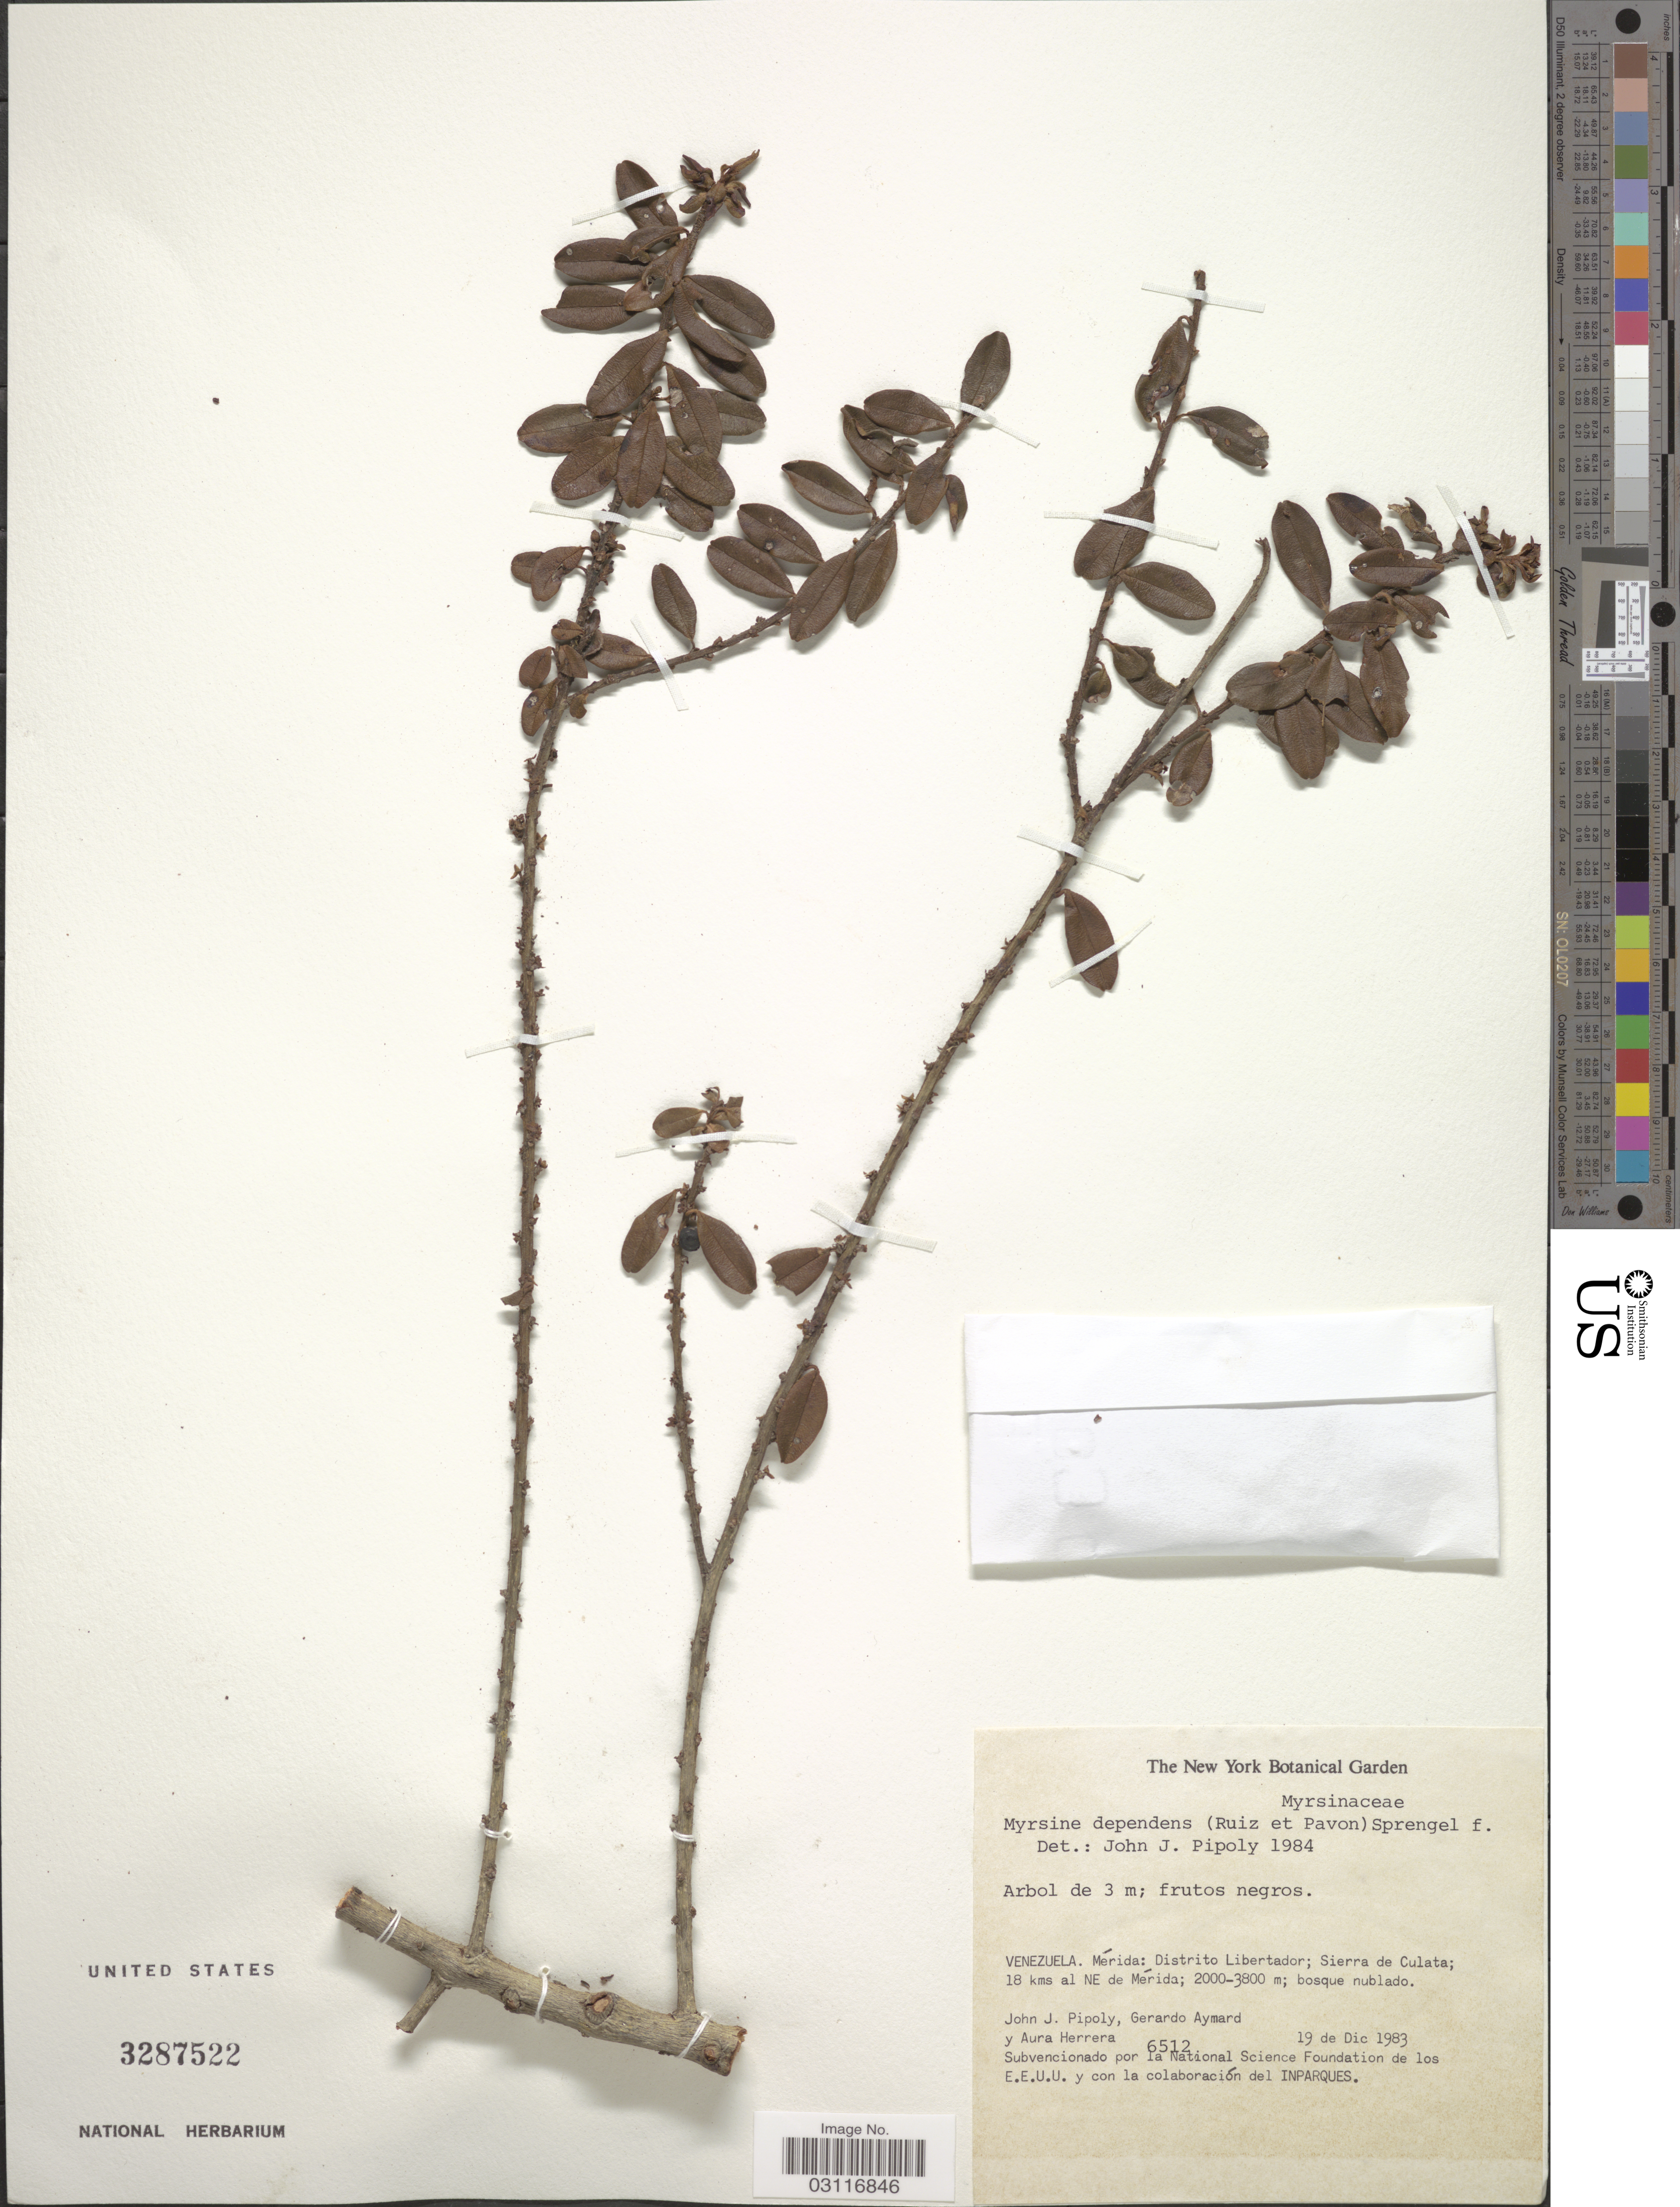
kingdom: Plantae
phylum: Tracheophyta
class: Magnoliopsida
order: Ericales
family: Primulaceae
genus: Myrsine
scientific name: Myrsine dependens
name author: (Ruiz & Pav.) Spreng.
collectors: J. J. Pipoly, G. A. Aymard & A. Herrera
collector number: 6512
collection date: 1983-12-19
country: Venezuela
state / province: Mérida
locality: Distrito Libertador; Sierra de Culata; 18 kms al NE de Mérida.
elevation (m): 2000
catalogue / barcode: US 3287522